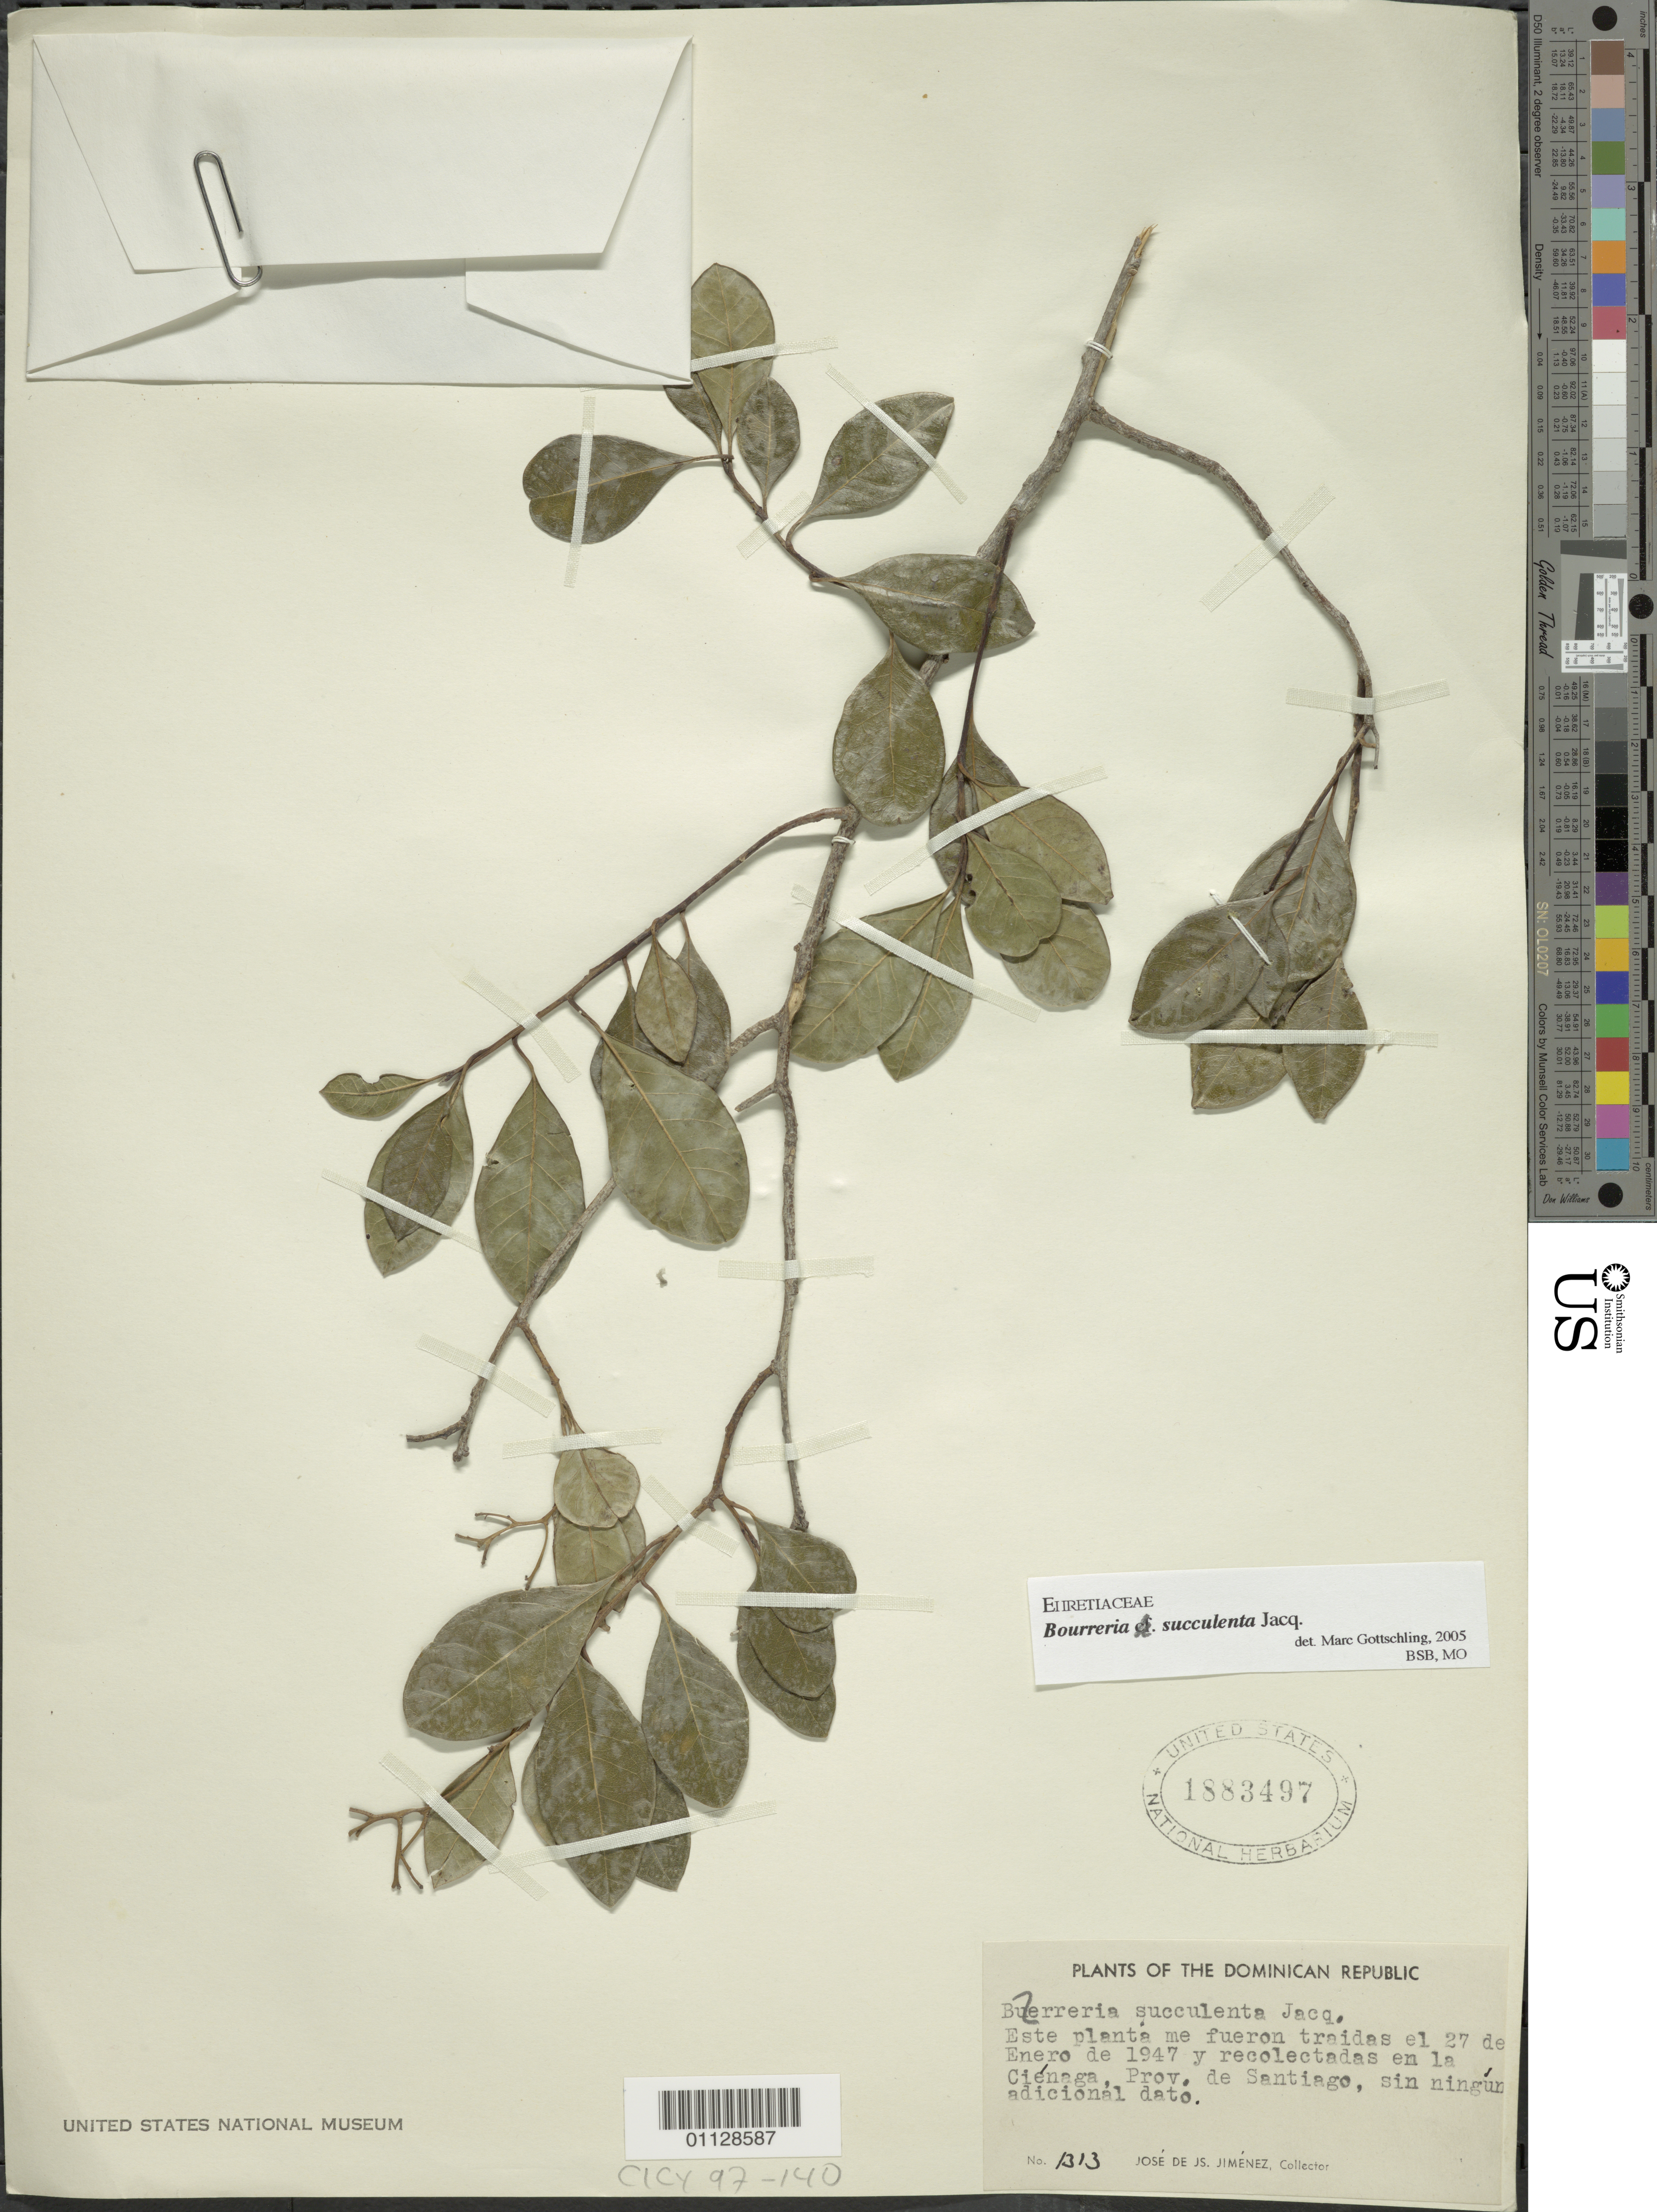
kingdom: Plantae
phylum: Tracheophyta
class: Magnoliopsida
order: Boraginales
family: Ehretiaceae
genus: Bourreria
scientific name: Bourreria succulenta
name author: Jacq.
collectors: J. J. Jiménez Almonte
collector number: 1313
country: Dominican Republic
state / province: Santiago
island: Hispaniola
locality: Ciénaga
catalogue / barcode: US 1883497